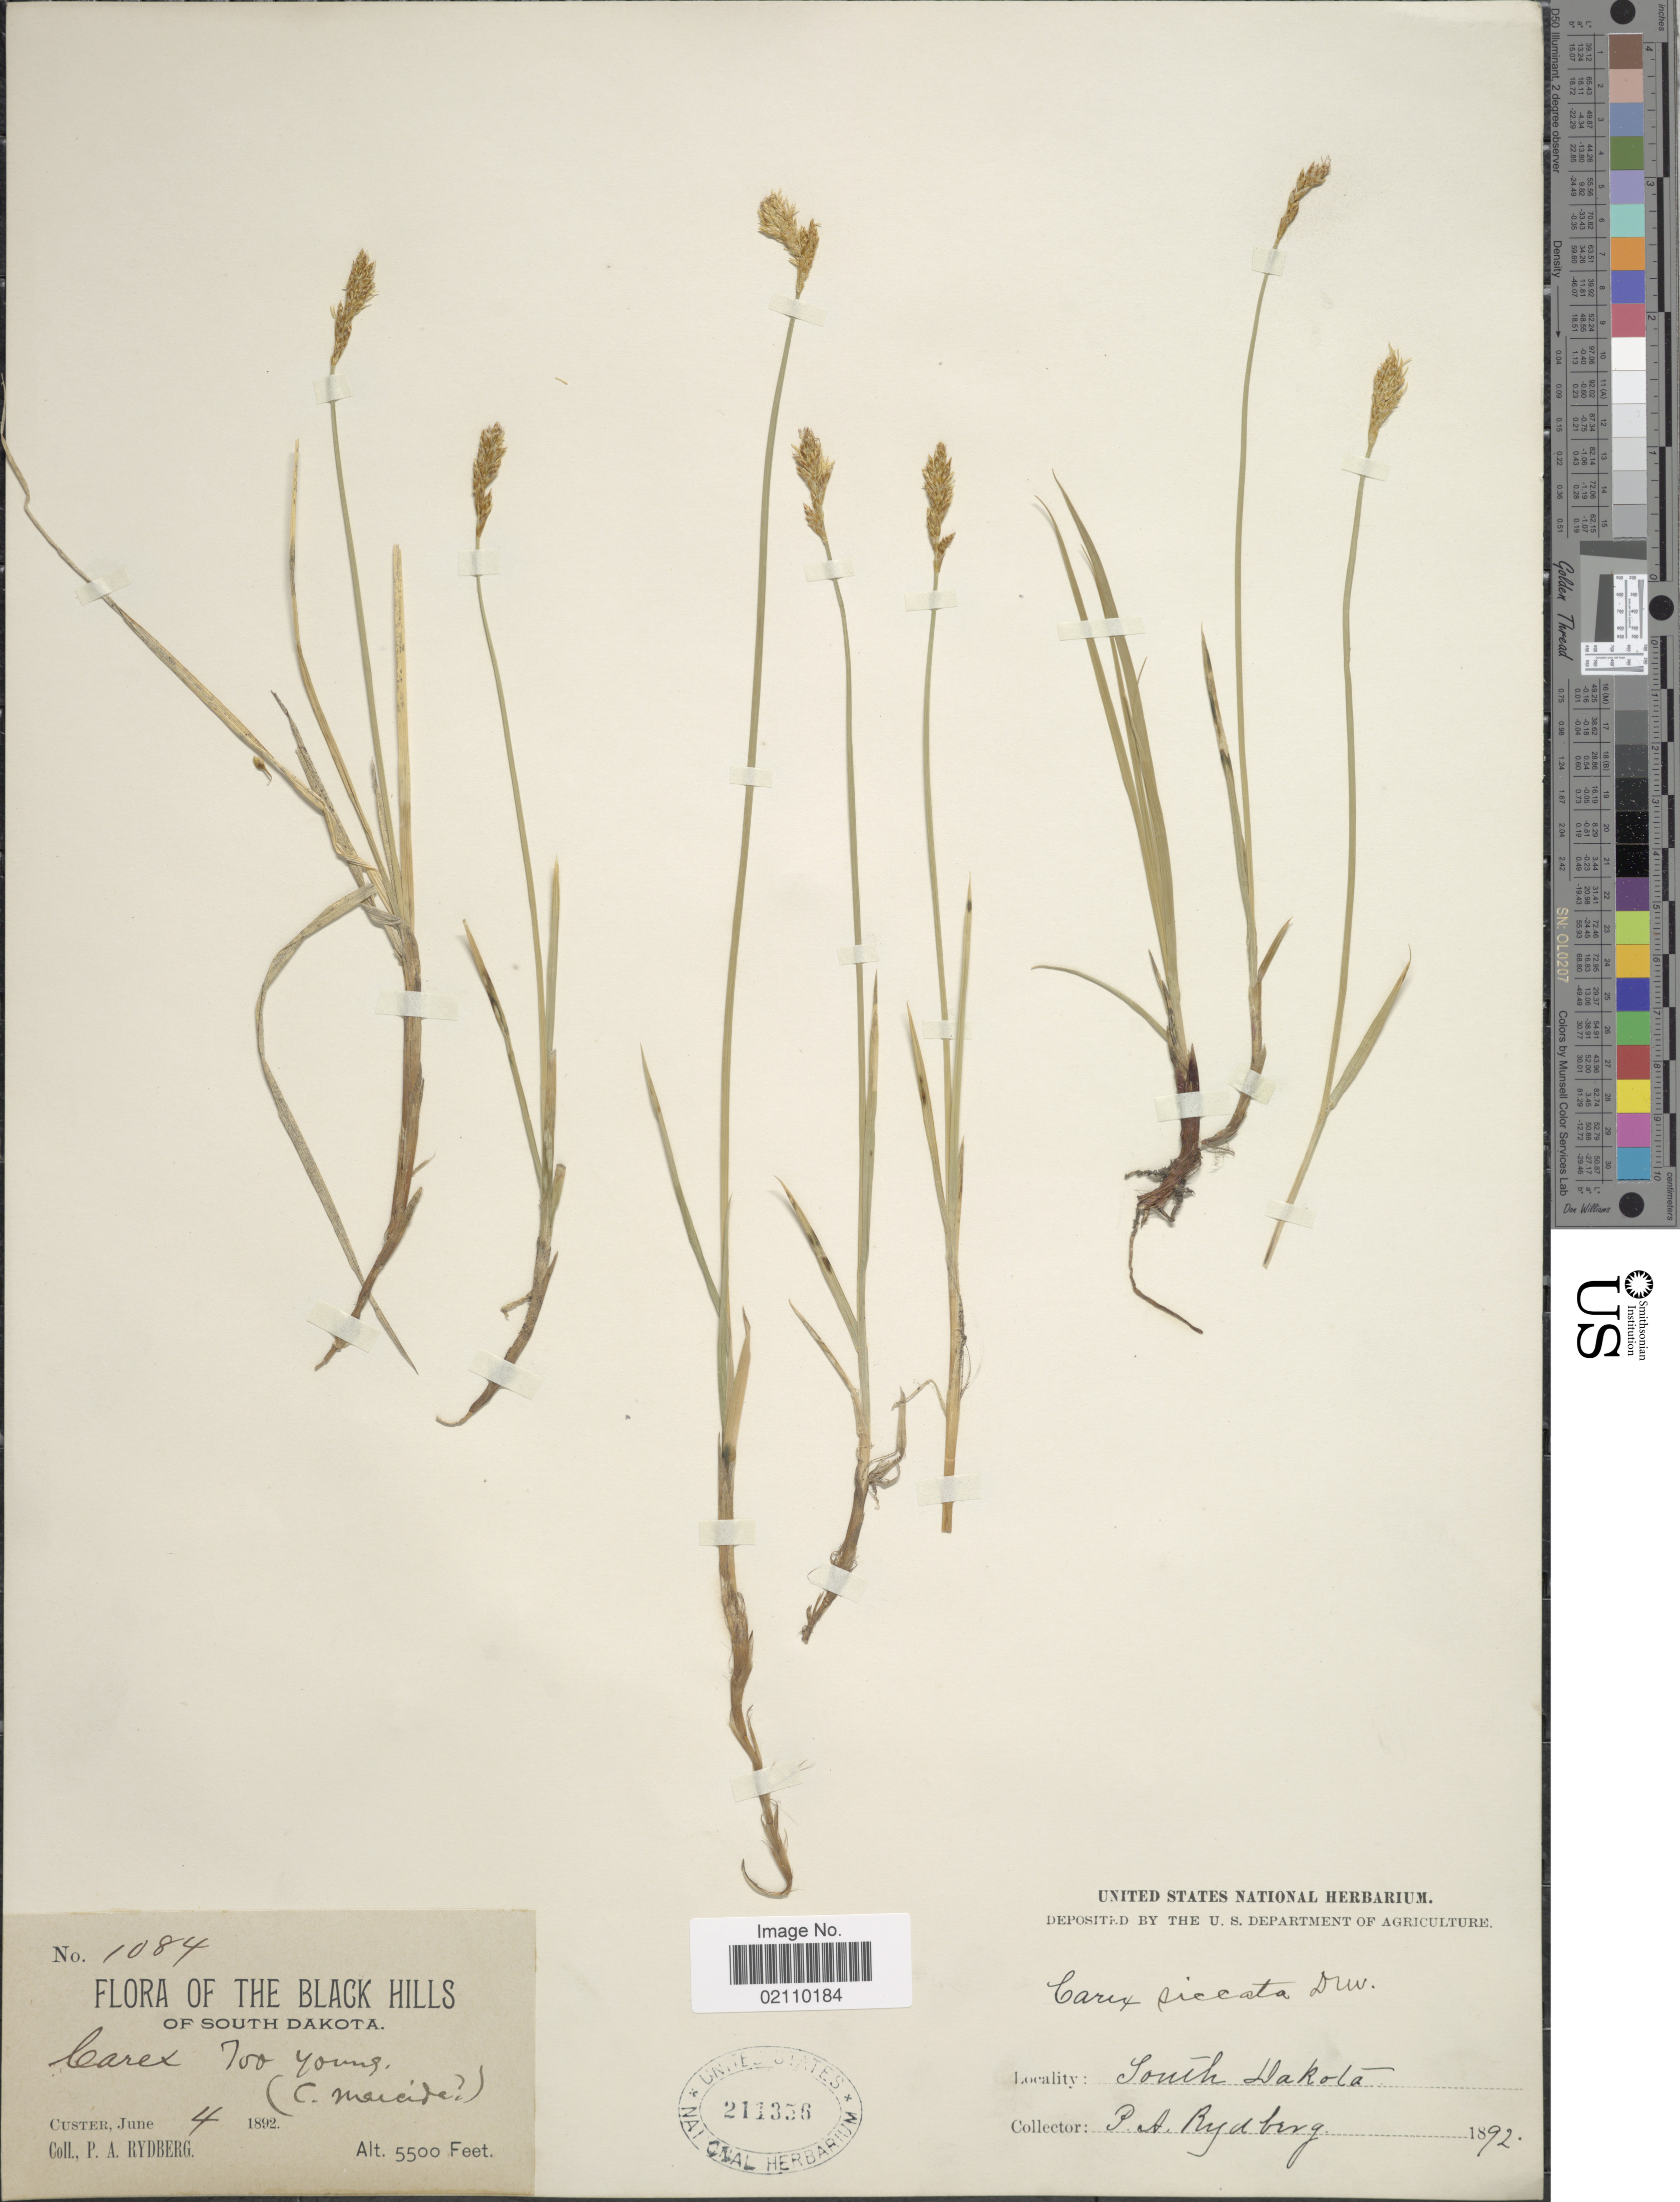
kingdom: Plantae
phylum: Tracheophyta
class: Liliopsida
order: Poales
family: Cyperaceae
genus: Carex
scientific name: Carex foenea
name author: Willd.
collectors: P. A. Rydberg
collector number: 1084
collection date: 1892-06-04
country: United States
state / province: South Dakota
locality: The Black Hills, Custer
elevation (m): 1676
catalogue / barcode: US 211356